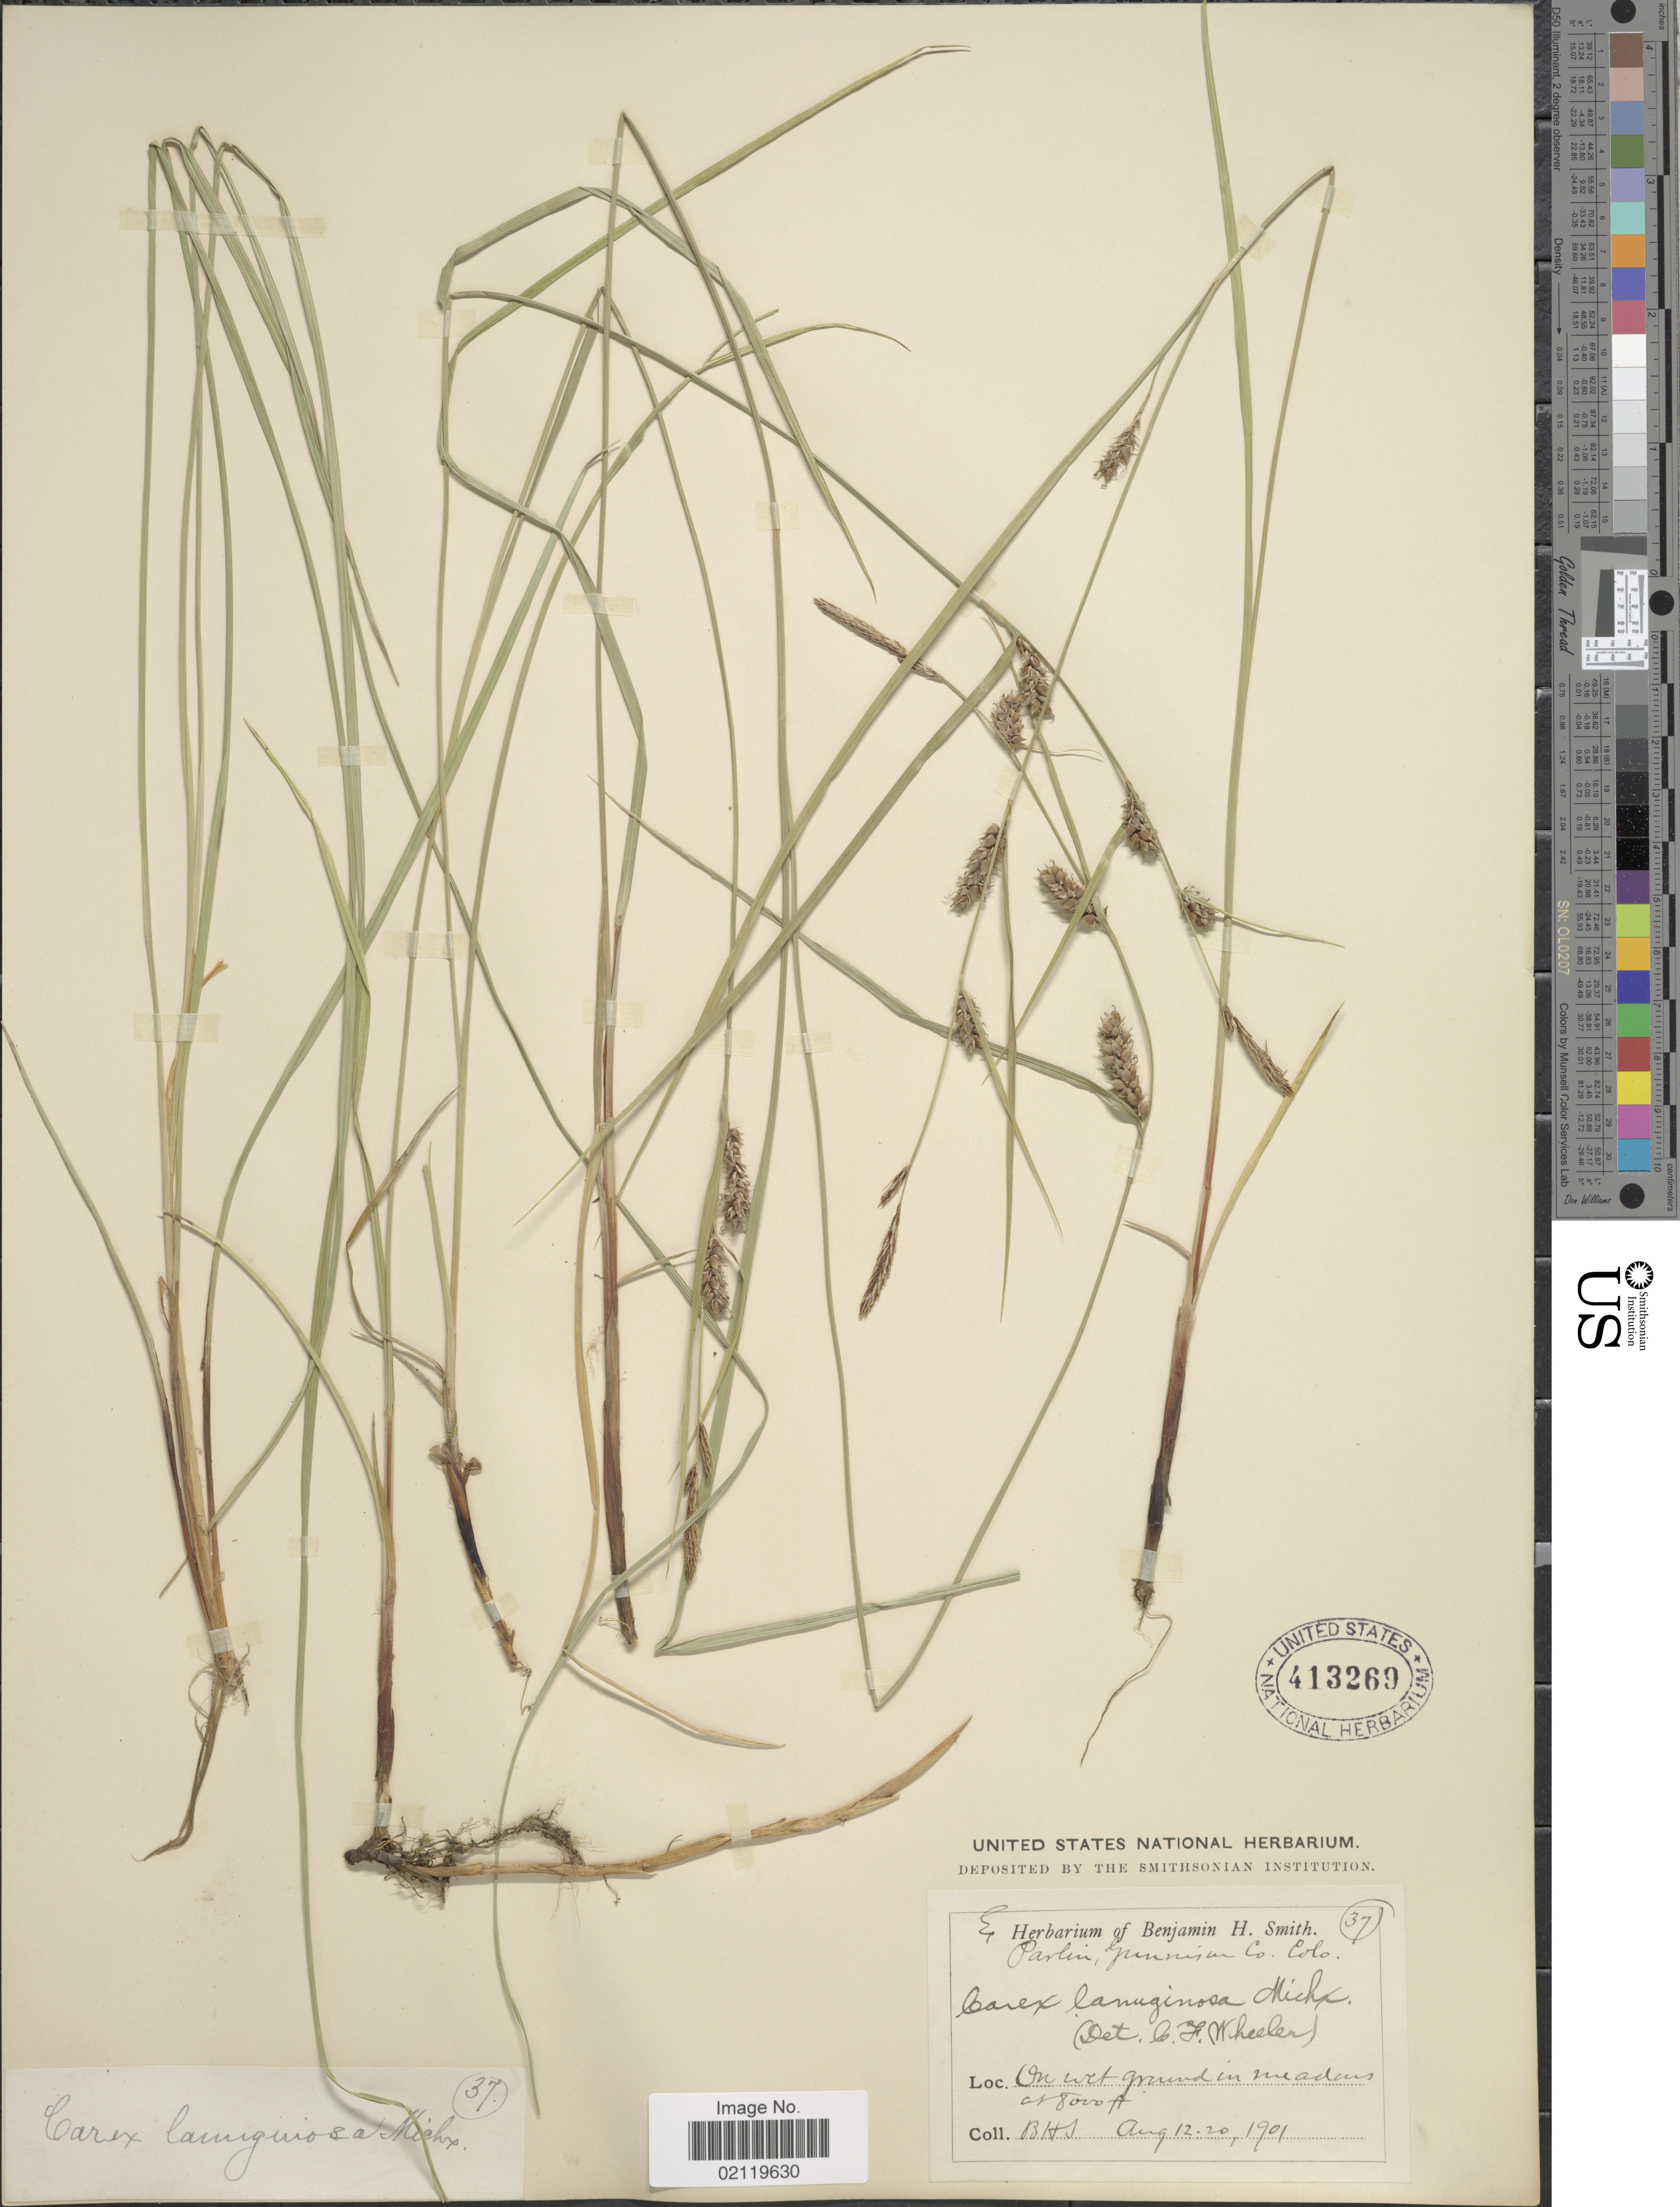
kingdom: Plantae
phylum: Tracheophyta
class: Liliopsida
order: Poales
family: Cyperaceae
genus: Carex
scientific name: Carex pellita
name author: Muhl. ex Willd.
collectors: B. H. Smith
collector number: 37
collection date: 1901-08-12/1901-08-20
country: United States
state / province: Colorado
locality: Parlin, Gunnison Co., Colo. On wet ground in meadow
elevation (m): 2438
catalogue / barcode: US 413269